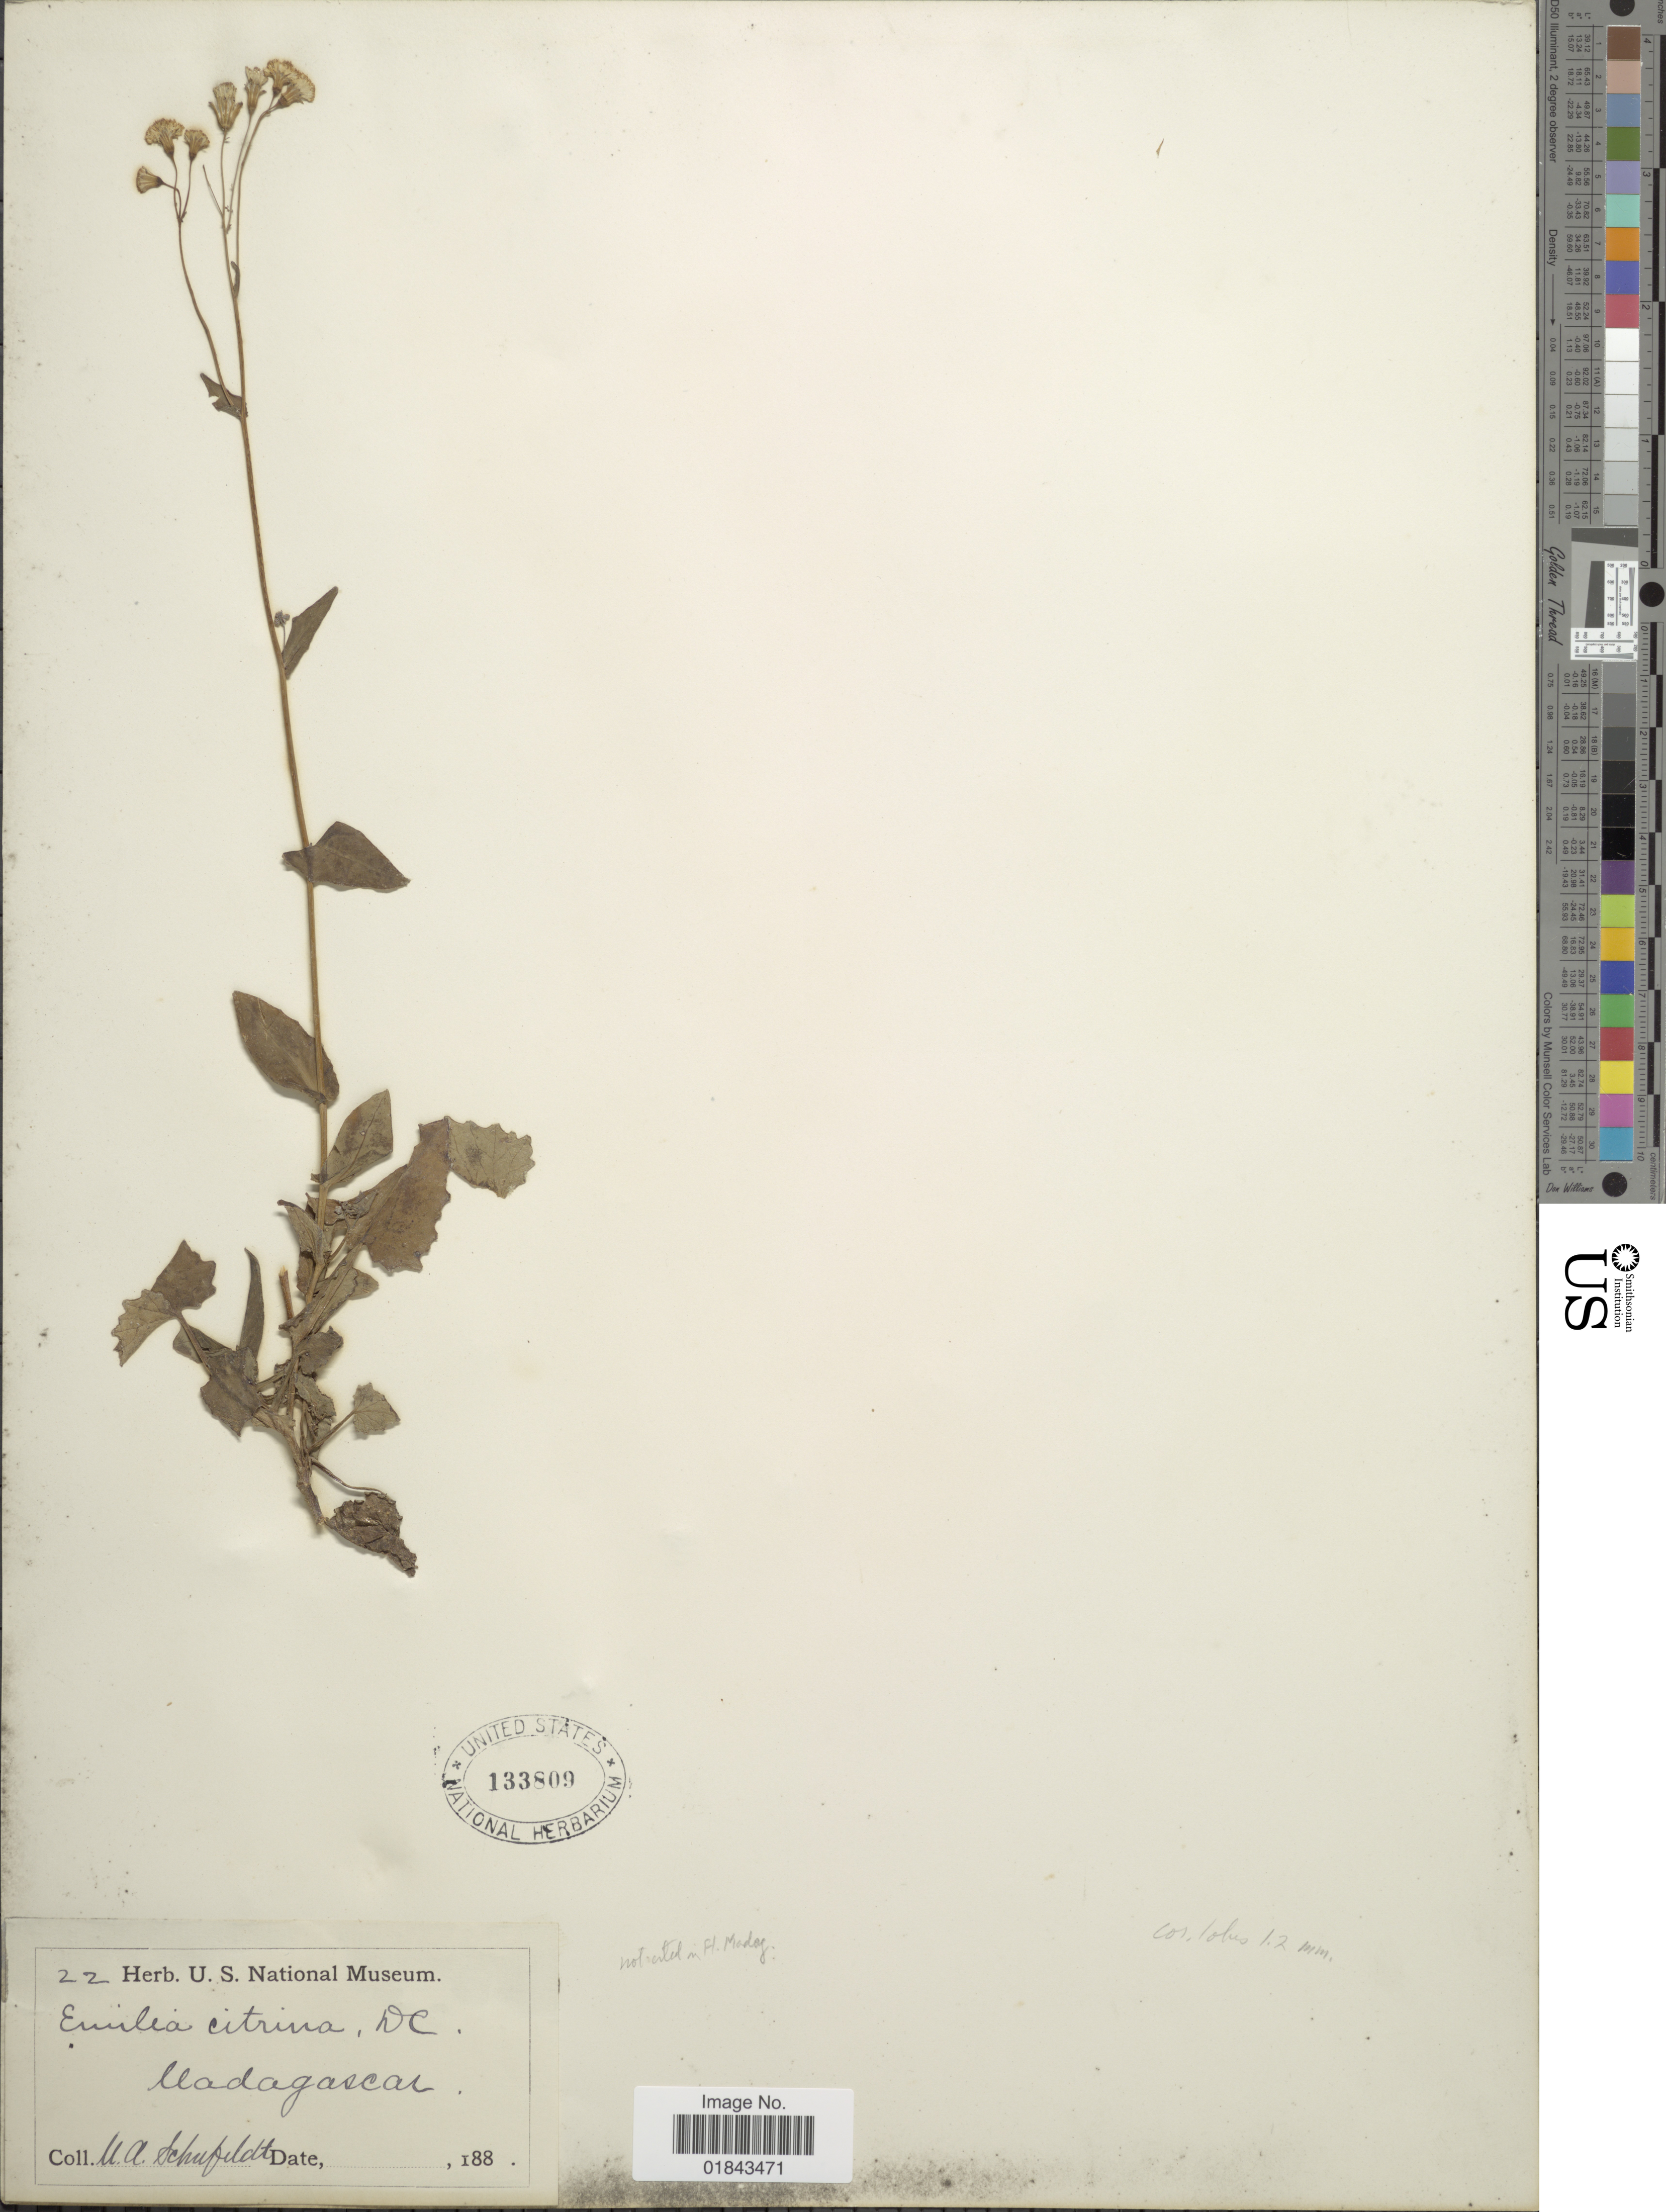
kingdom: Plantae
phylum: Tracheophyta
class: Magnoliopsida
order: Asterales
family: Asteraceae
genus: Emilia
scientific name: Emilia citrina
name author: DC.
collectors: U. Schufeldt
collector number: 22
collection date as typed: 188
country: Madagascar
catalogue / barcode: US 133809